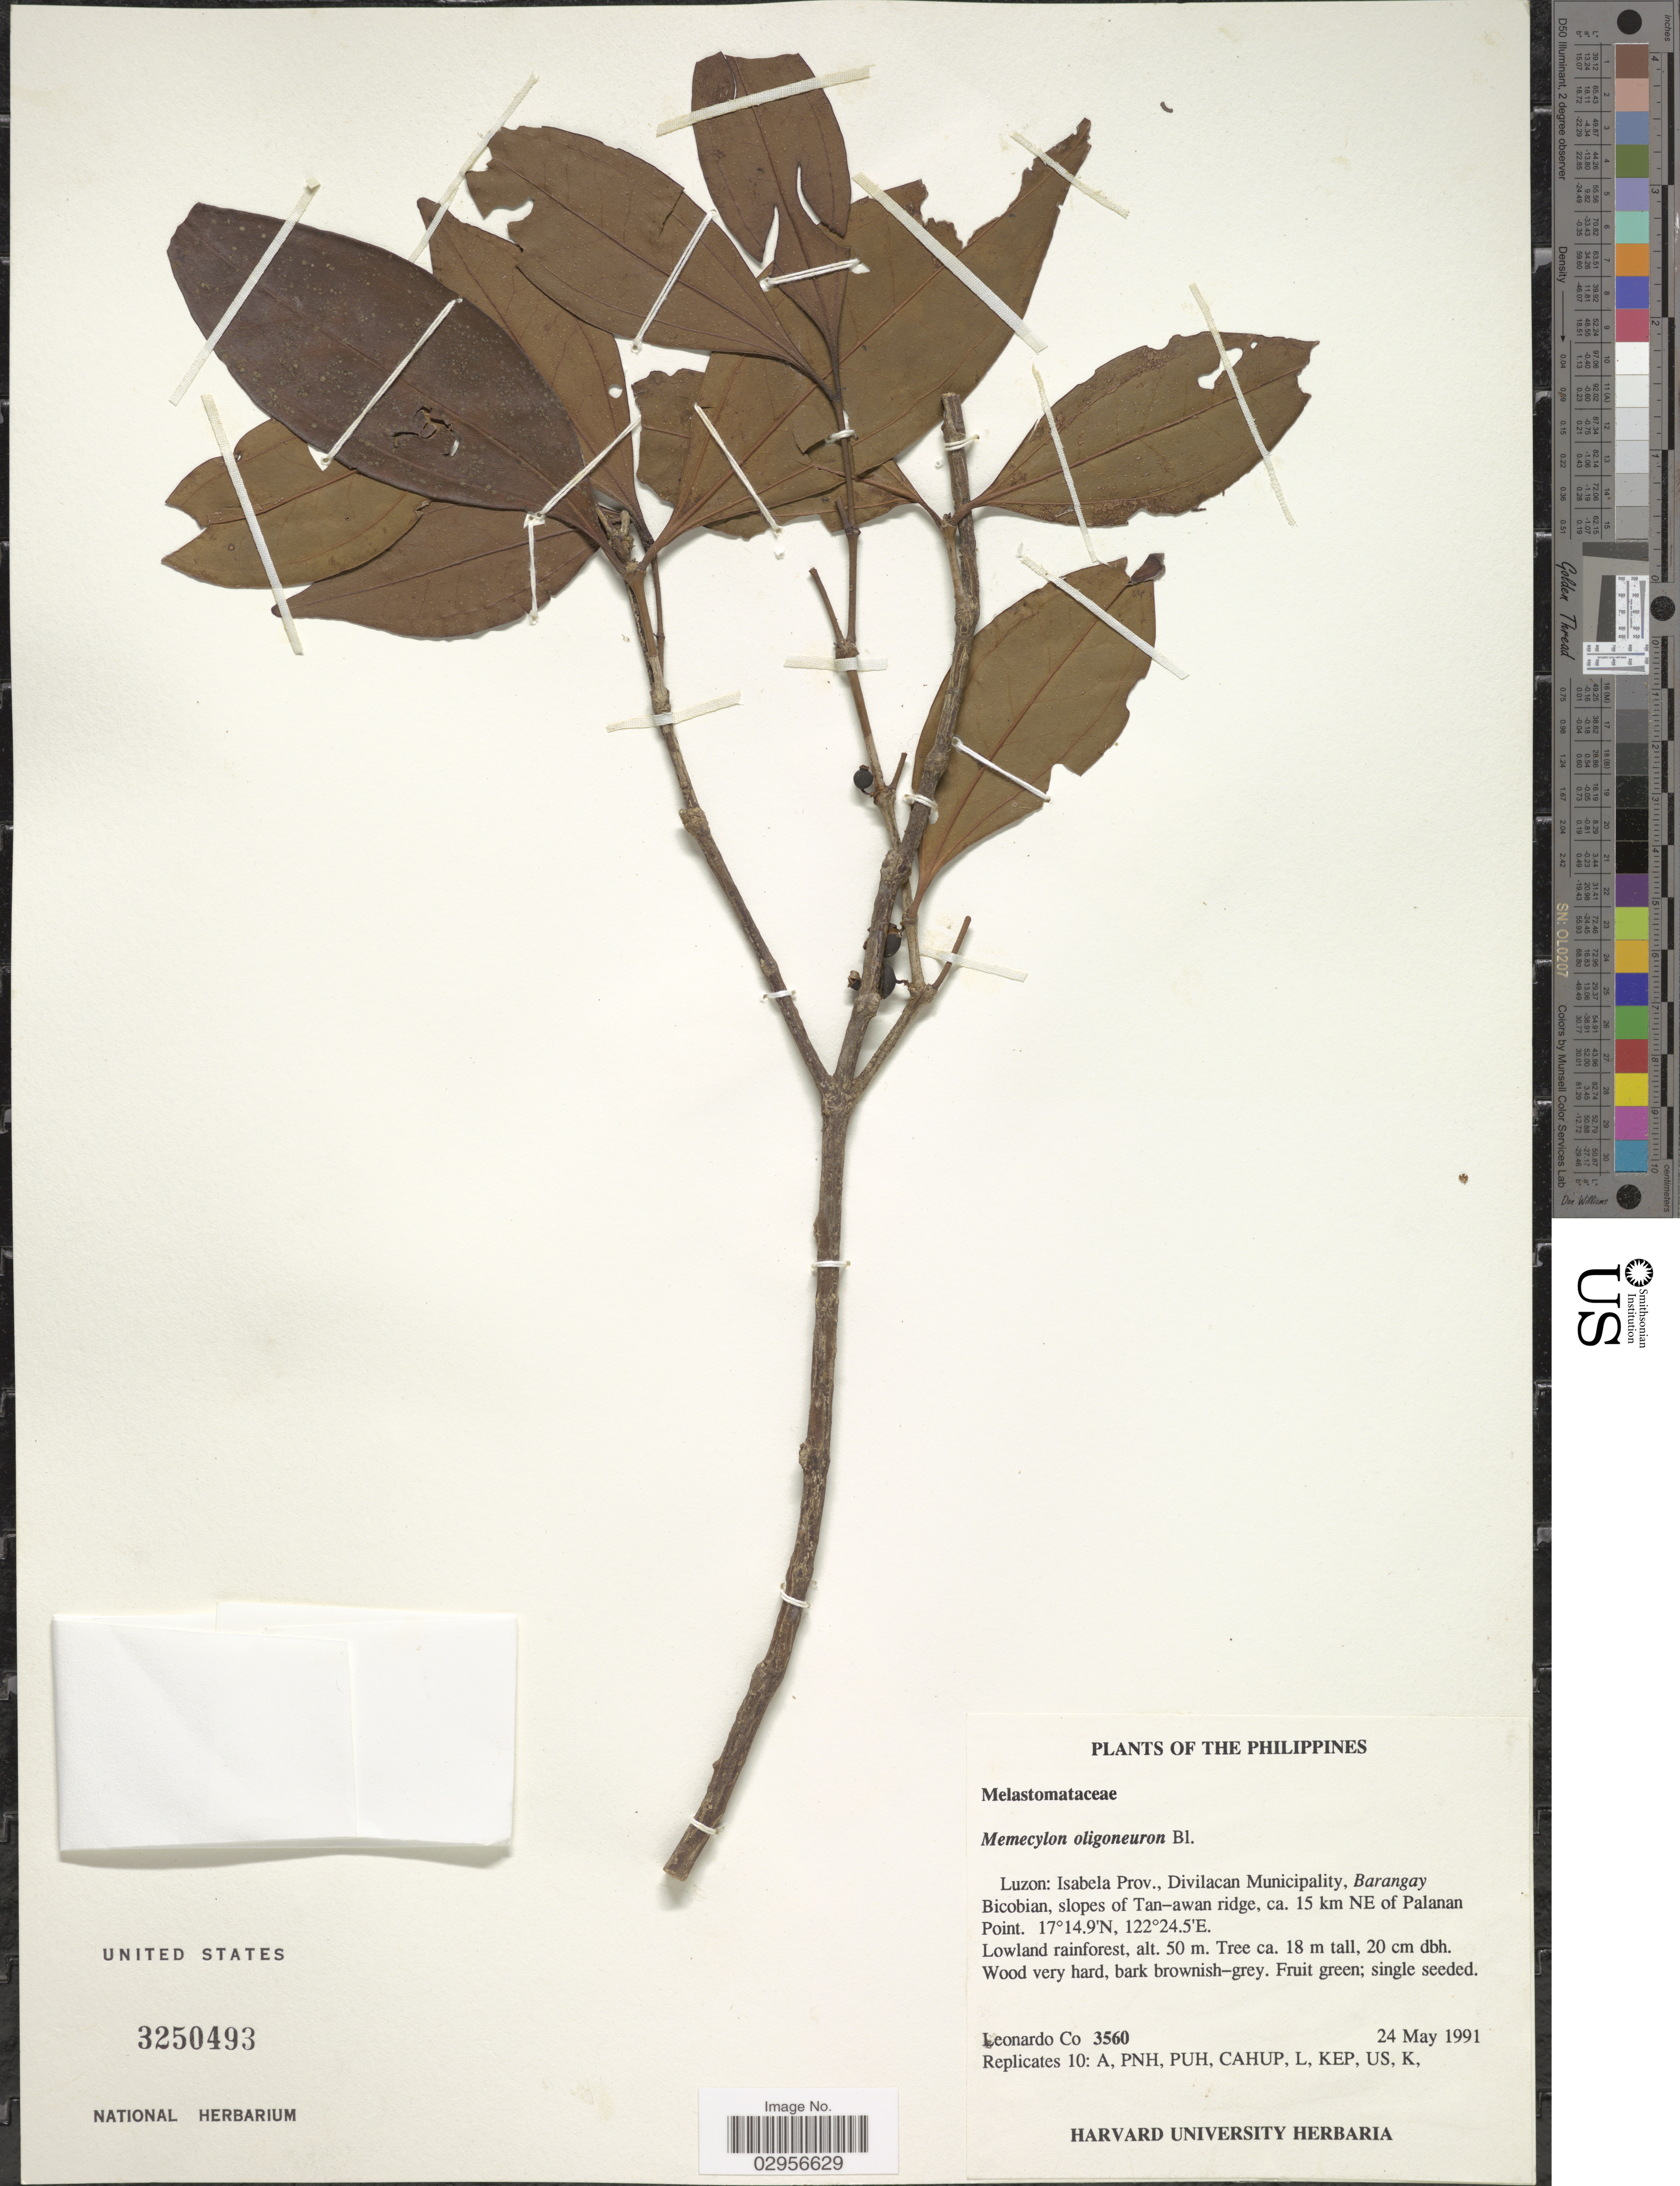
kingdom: Plantae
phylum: Tracheophyta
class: Magnoliopsida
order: Myrtales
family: Melastomataceae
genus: Lijndenia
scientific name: Lijndenia laurina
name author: Zoll. & Moritzi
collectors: L. Co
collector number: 3560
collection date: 1991-05-24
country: Philippines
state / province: Cagayan Valley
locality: Isabela Prov., Divilacan Municipality, Barangay Bicobian, slopes of Tan-awan ridge, ca. 15 km NE of Palanan Point.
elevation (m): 50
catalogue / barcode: US 3250493